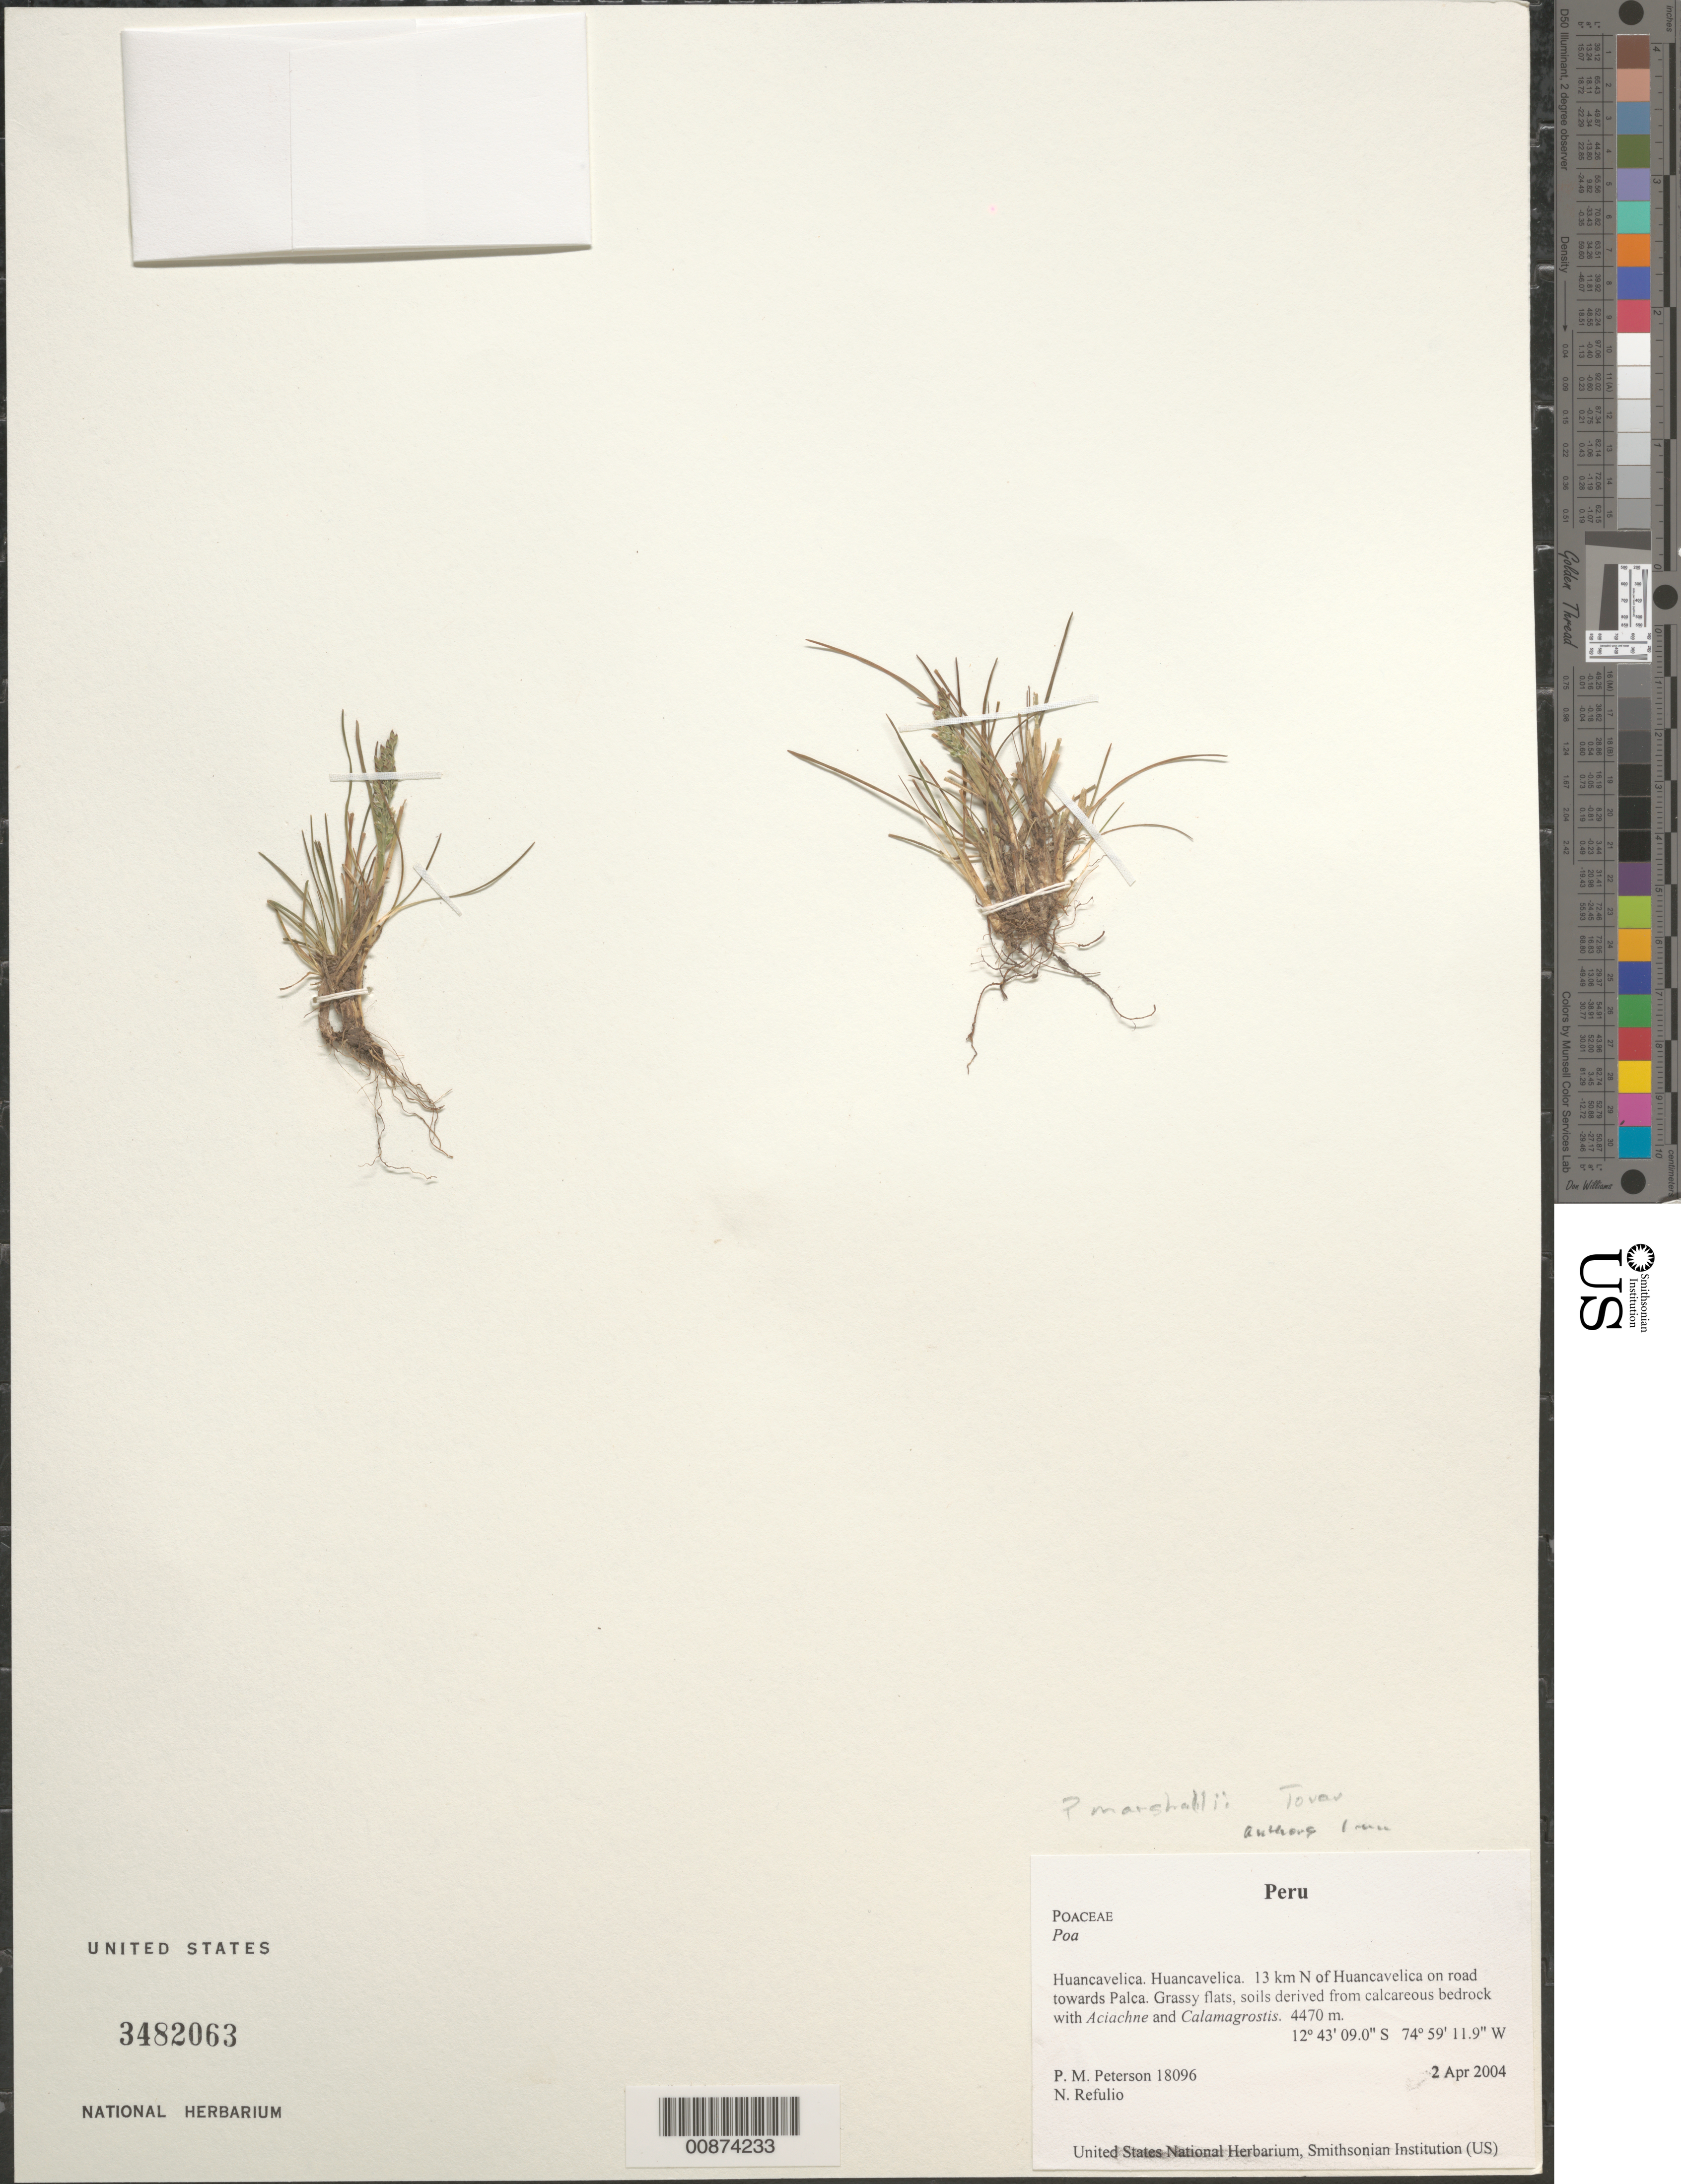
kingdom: Plantae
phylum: Tracheophyta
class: Liliopsida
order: Poales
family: Poaceae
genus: Poa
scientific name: Poa marshallii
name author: Tovar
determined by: Soreng, Robert J., Research Associate (BOT), Smithsonian Institution - National Museum of Natural History (UNITED STATES)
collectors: P. M. Peterson & N. Refulio-Rodríguez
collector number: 18096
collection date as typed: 02 Apr 2004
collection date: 2004-04-02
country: Peru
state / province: Huancavelica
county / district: Huancavelica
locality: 13 km N of Huancavelica on road towards Palca. Grassy flats, soils derived from calcareous bedrock with Aciachne and Calamagrostis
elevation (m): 4470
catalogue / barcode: US 3482063